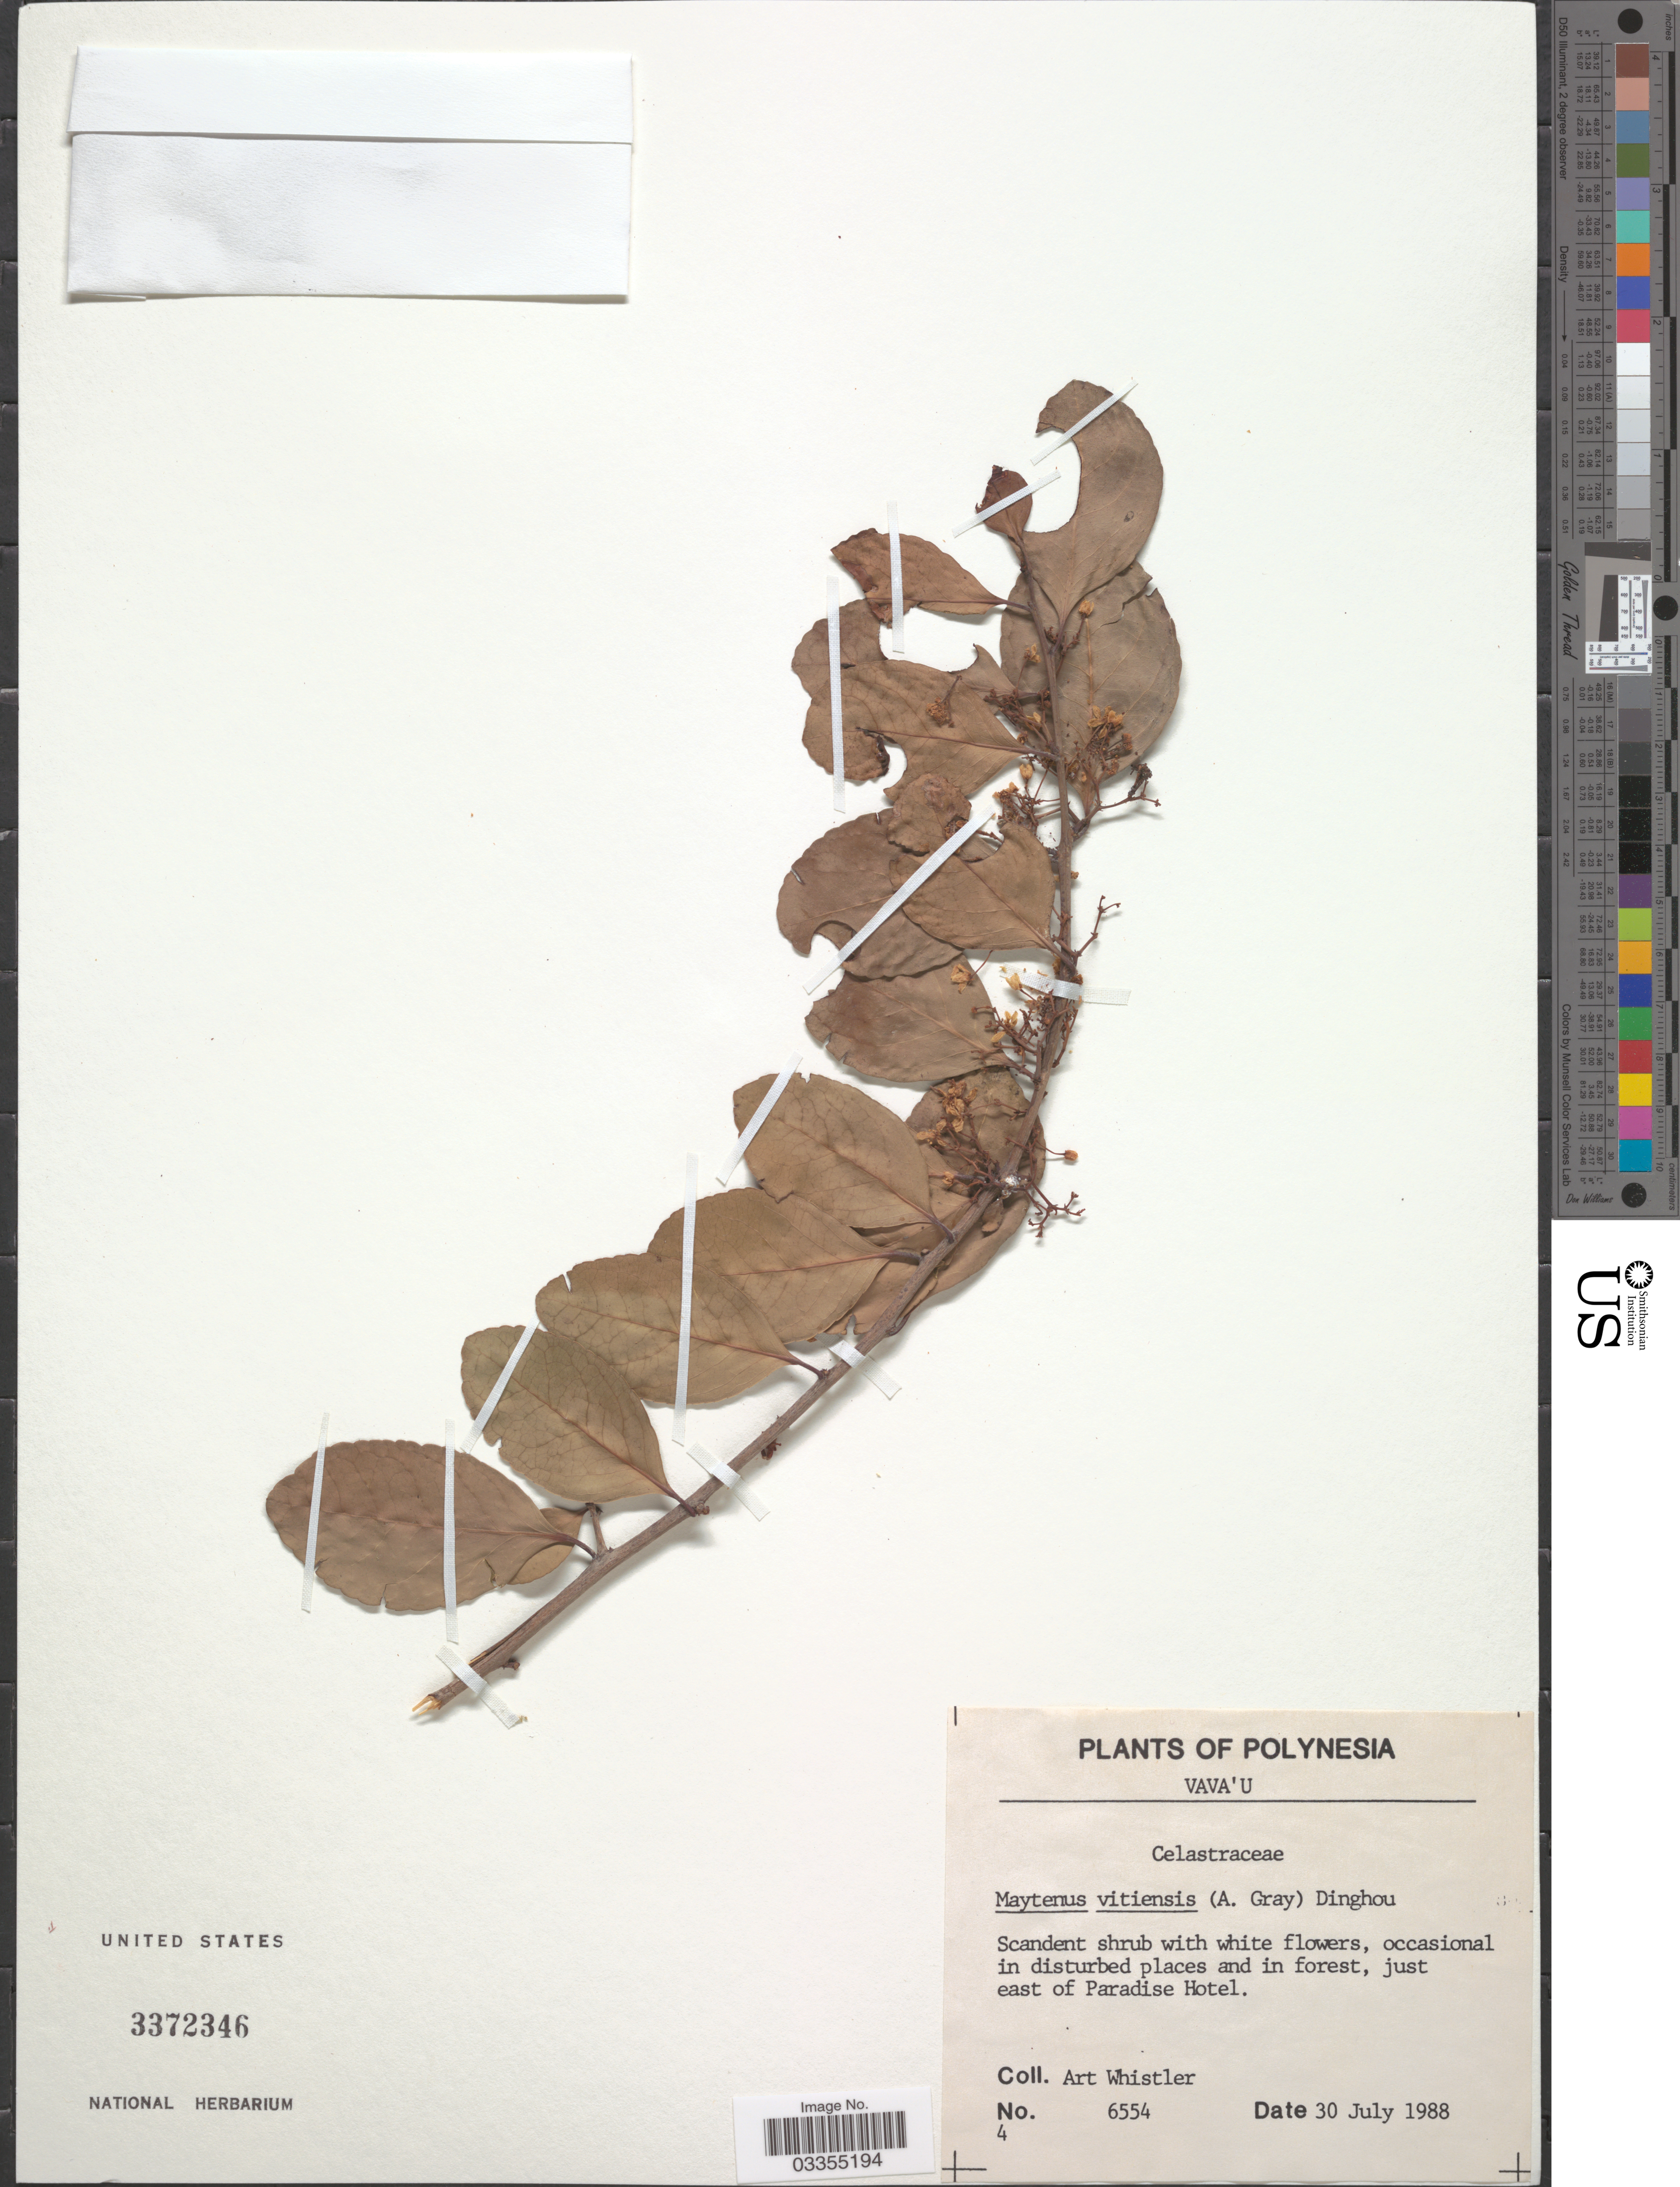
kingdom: Plantae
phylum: Tracheophyta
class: Magnoliopsida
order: Celastrales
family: Celastraceae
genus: Gymnosporia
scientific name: Gymnosporia vitiensis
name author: Seem.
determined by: Wagner, W. L., (BOT), Smithsonian Institution - National Museum of Natural History (UNITED STATES)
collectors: A. Whistler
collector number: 6554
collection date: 1988-07-30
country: Tonga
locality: Polynesia. Vava'u. Just east of Paradise Hotel.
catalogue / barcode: US 3372346